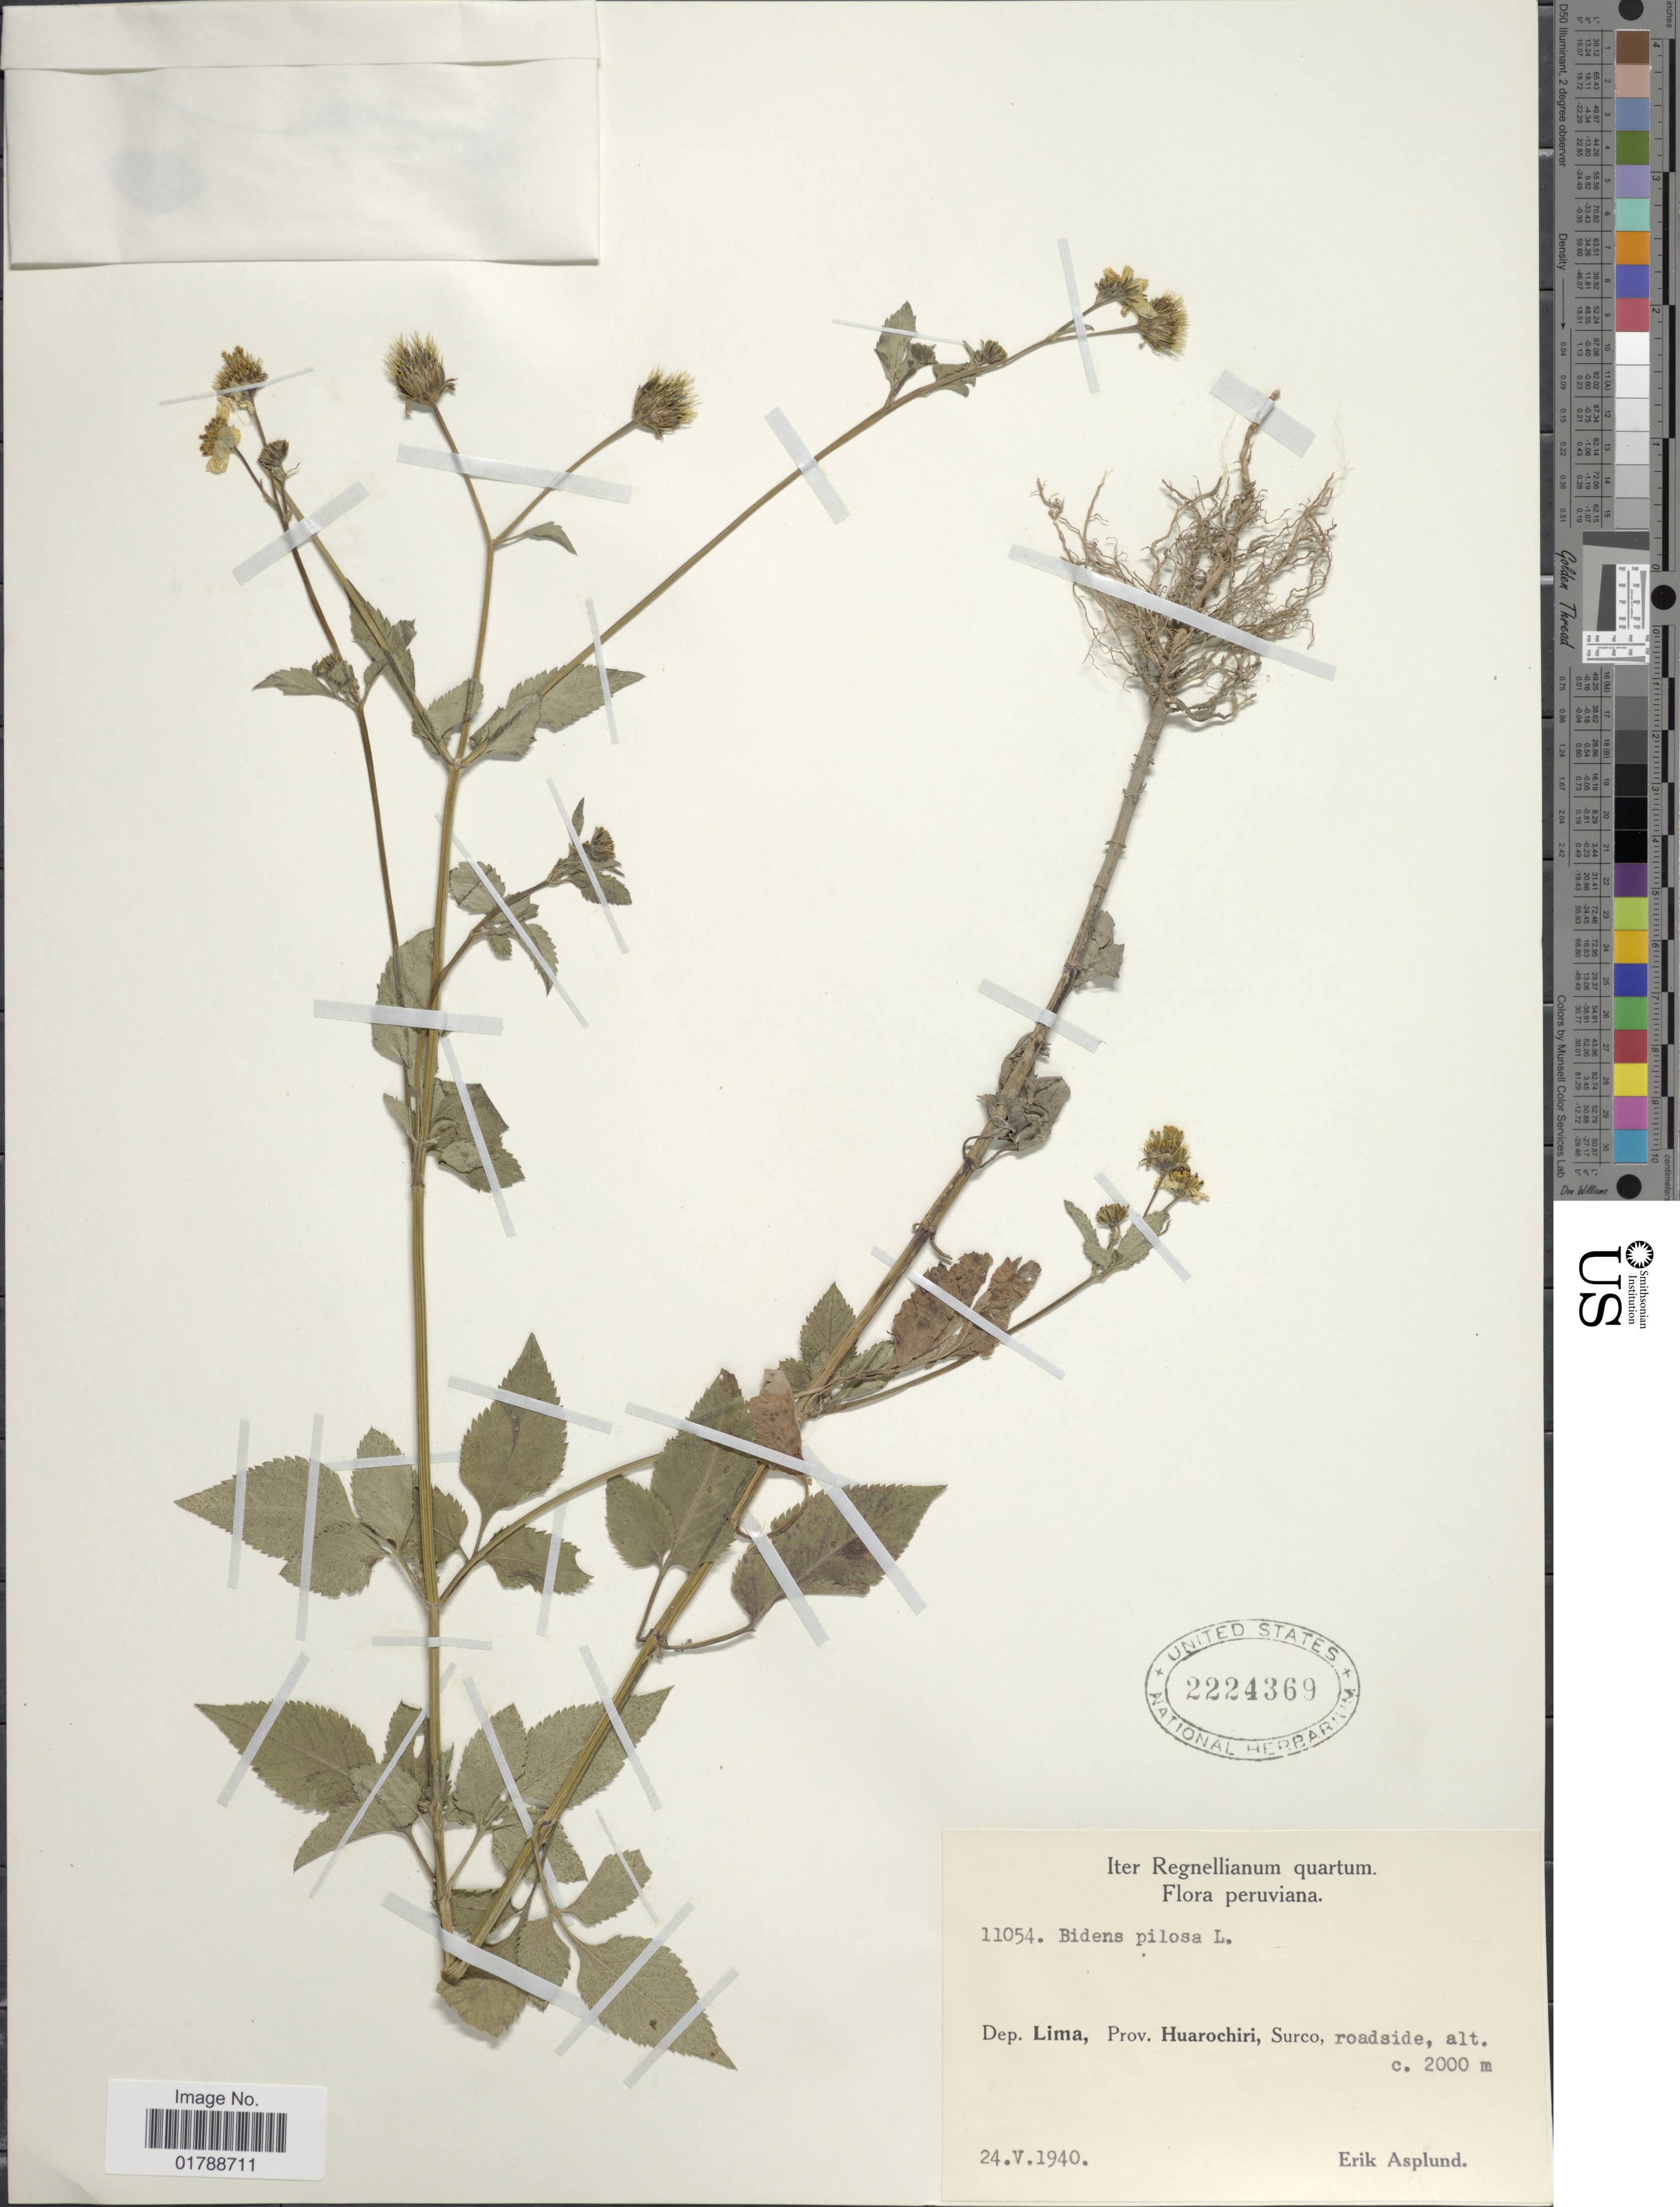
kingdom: Plantae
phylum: Tracheophyta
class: Magnoliopsida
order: Asterales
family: Asteraceae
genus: Bidens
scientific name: Bidens pilosa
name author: L.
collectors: E. Asplund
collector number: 11054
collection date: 1940-05-24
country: Peru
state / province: Lima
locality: Prov. Huarochiri, Surco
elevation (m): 2000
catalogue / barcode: US 2224369